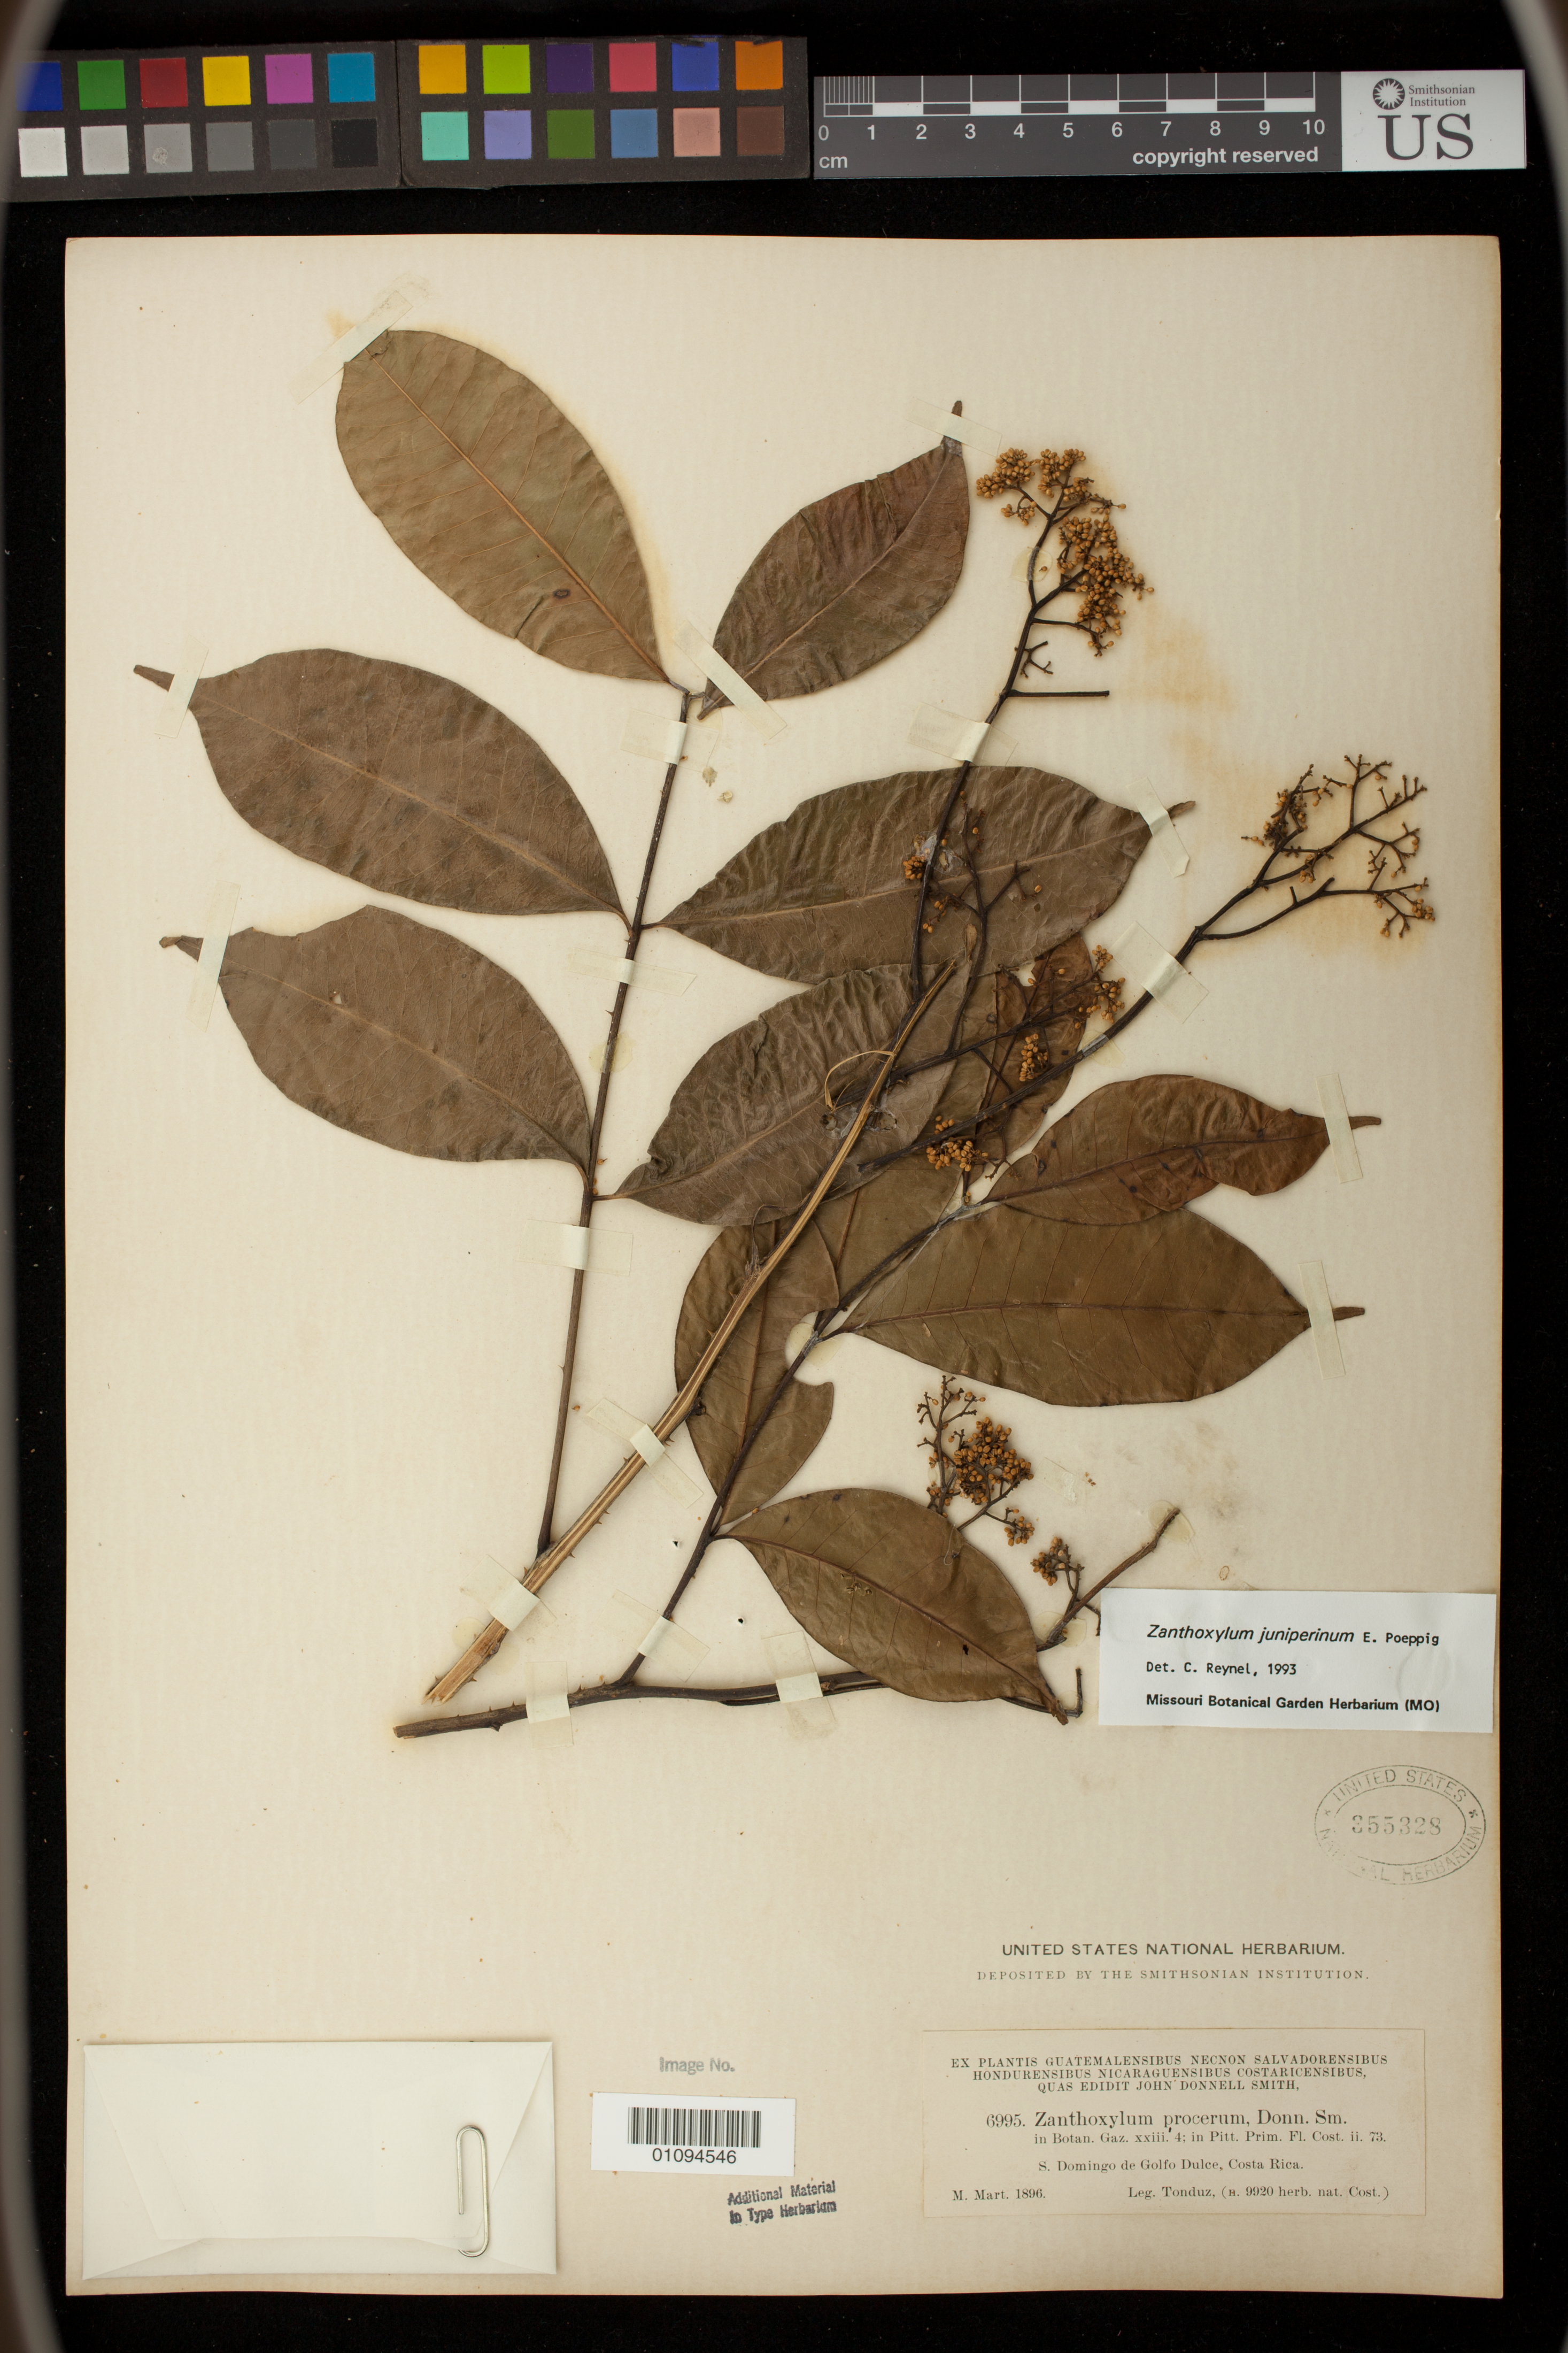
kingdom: Plantae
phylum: Tracheophyta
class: Magnoliopsida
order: Sapindales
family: Rutaceae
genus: Zanthoxylum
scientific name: Zanthoxylum procerum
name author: Donn. Sm.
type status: Syntype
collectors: A. Tonduz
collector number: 9920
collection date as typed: Mar 1896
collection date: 1896-03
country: Costa Rica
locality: Santo Domingo de Golfe Dulce.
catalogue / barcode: US 355328